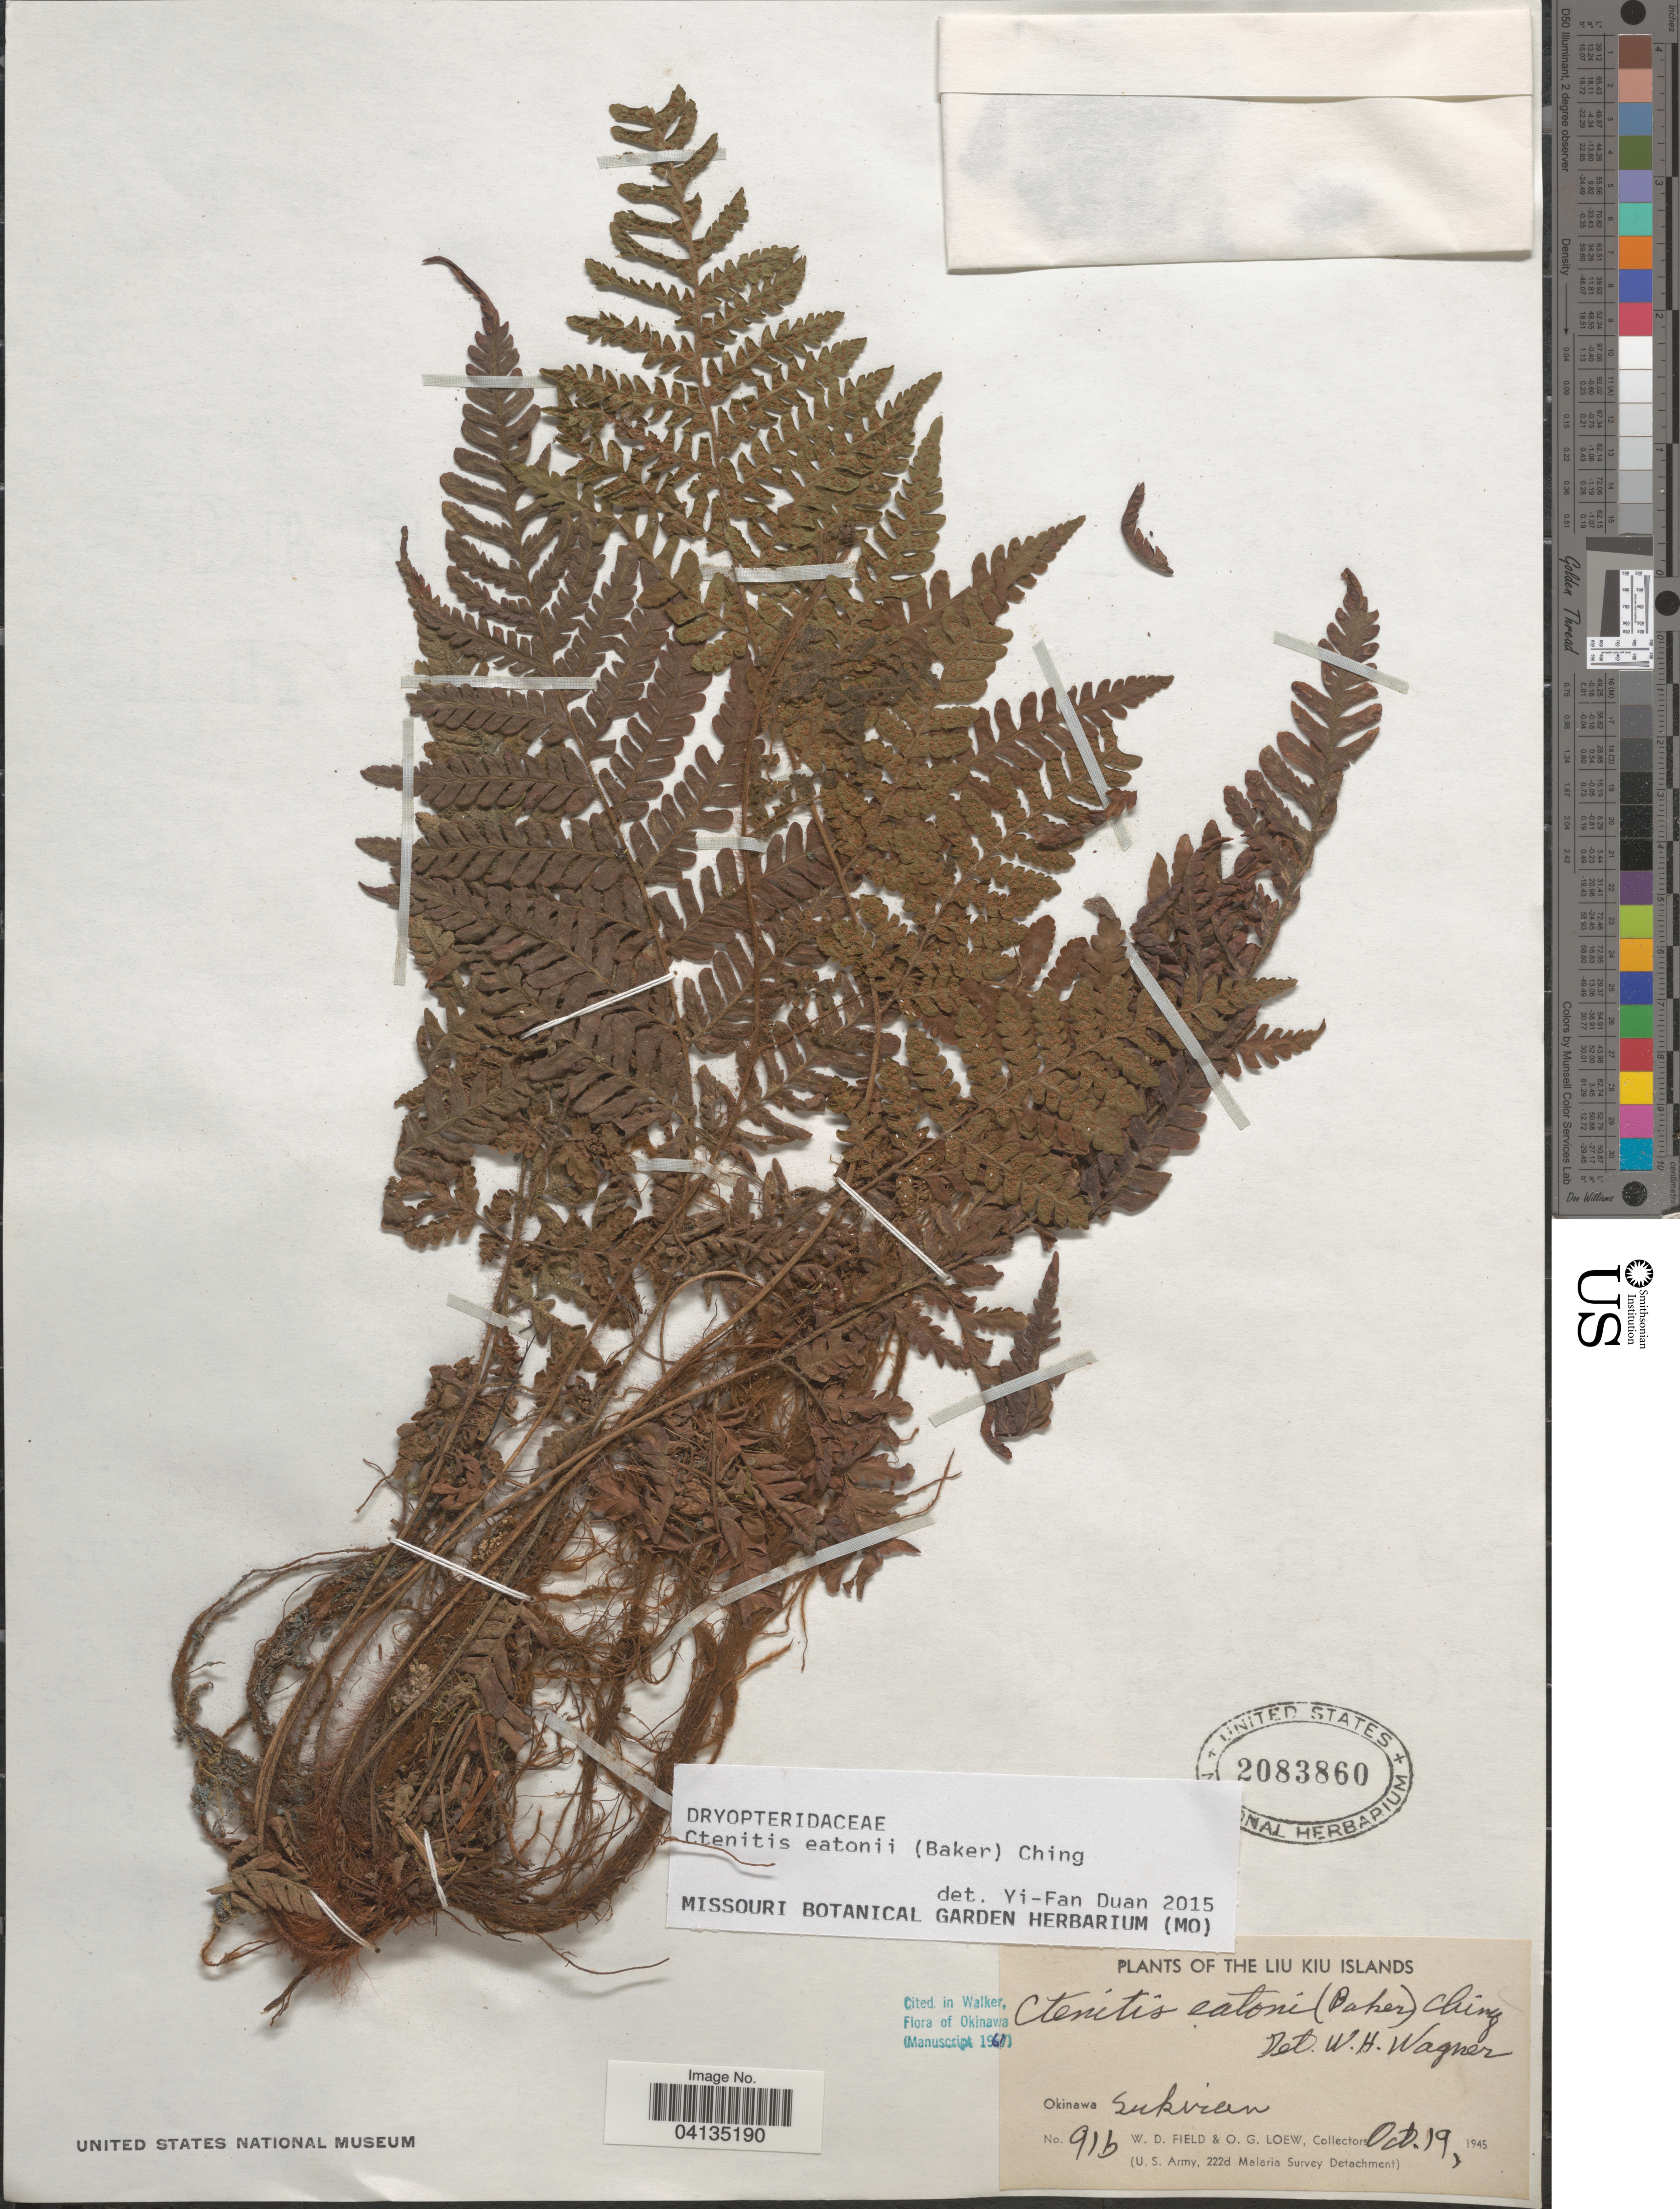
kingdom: Plantae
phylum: Tracheophyta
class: Polypodiopsida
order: Polypodiales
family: Dryopteridaceae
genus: Ctenitis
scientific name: Ctenitis eatonii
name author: (Baker) Ching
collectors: W. D. Field & O. G. Loew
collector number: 91b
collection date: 1945-10-19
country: Japan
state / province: Okinawa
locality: Liu Kiu Islands. Sukiran.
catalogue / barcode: US 2083860